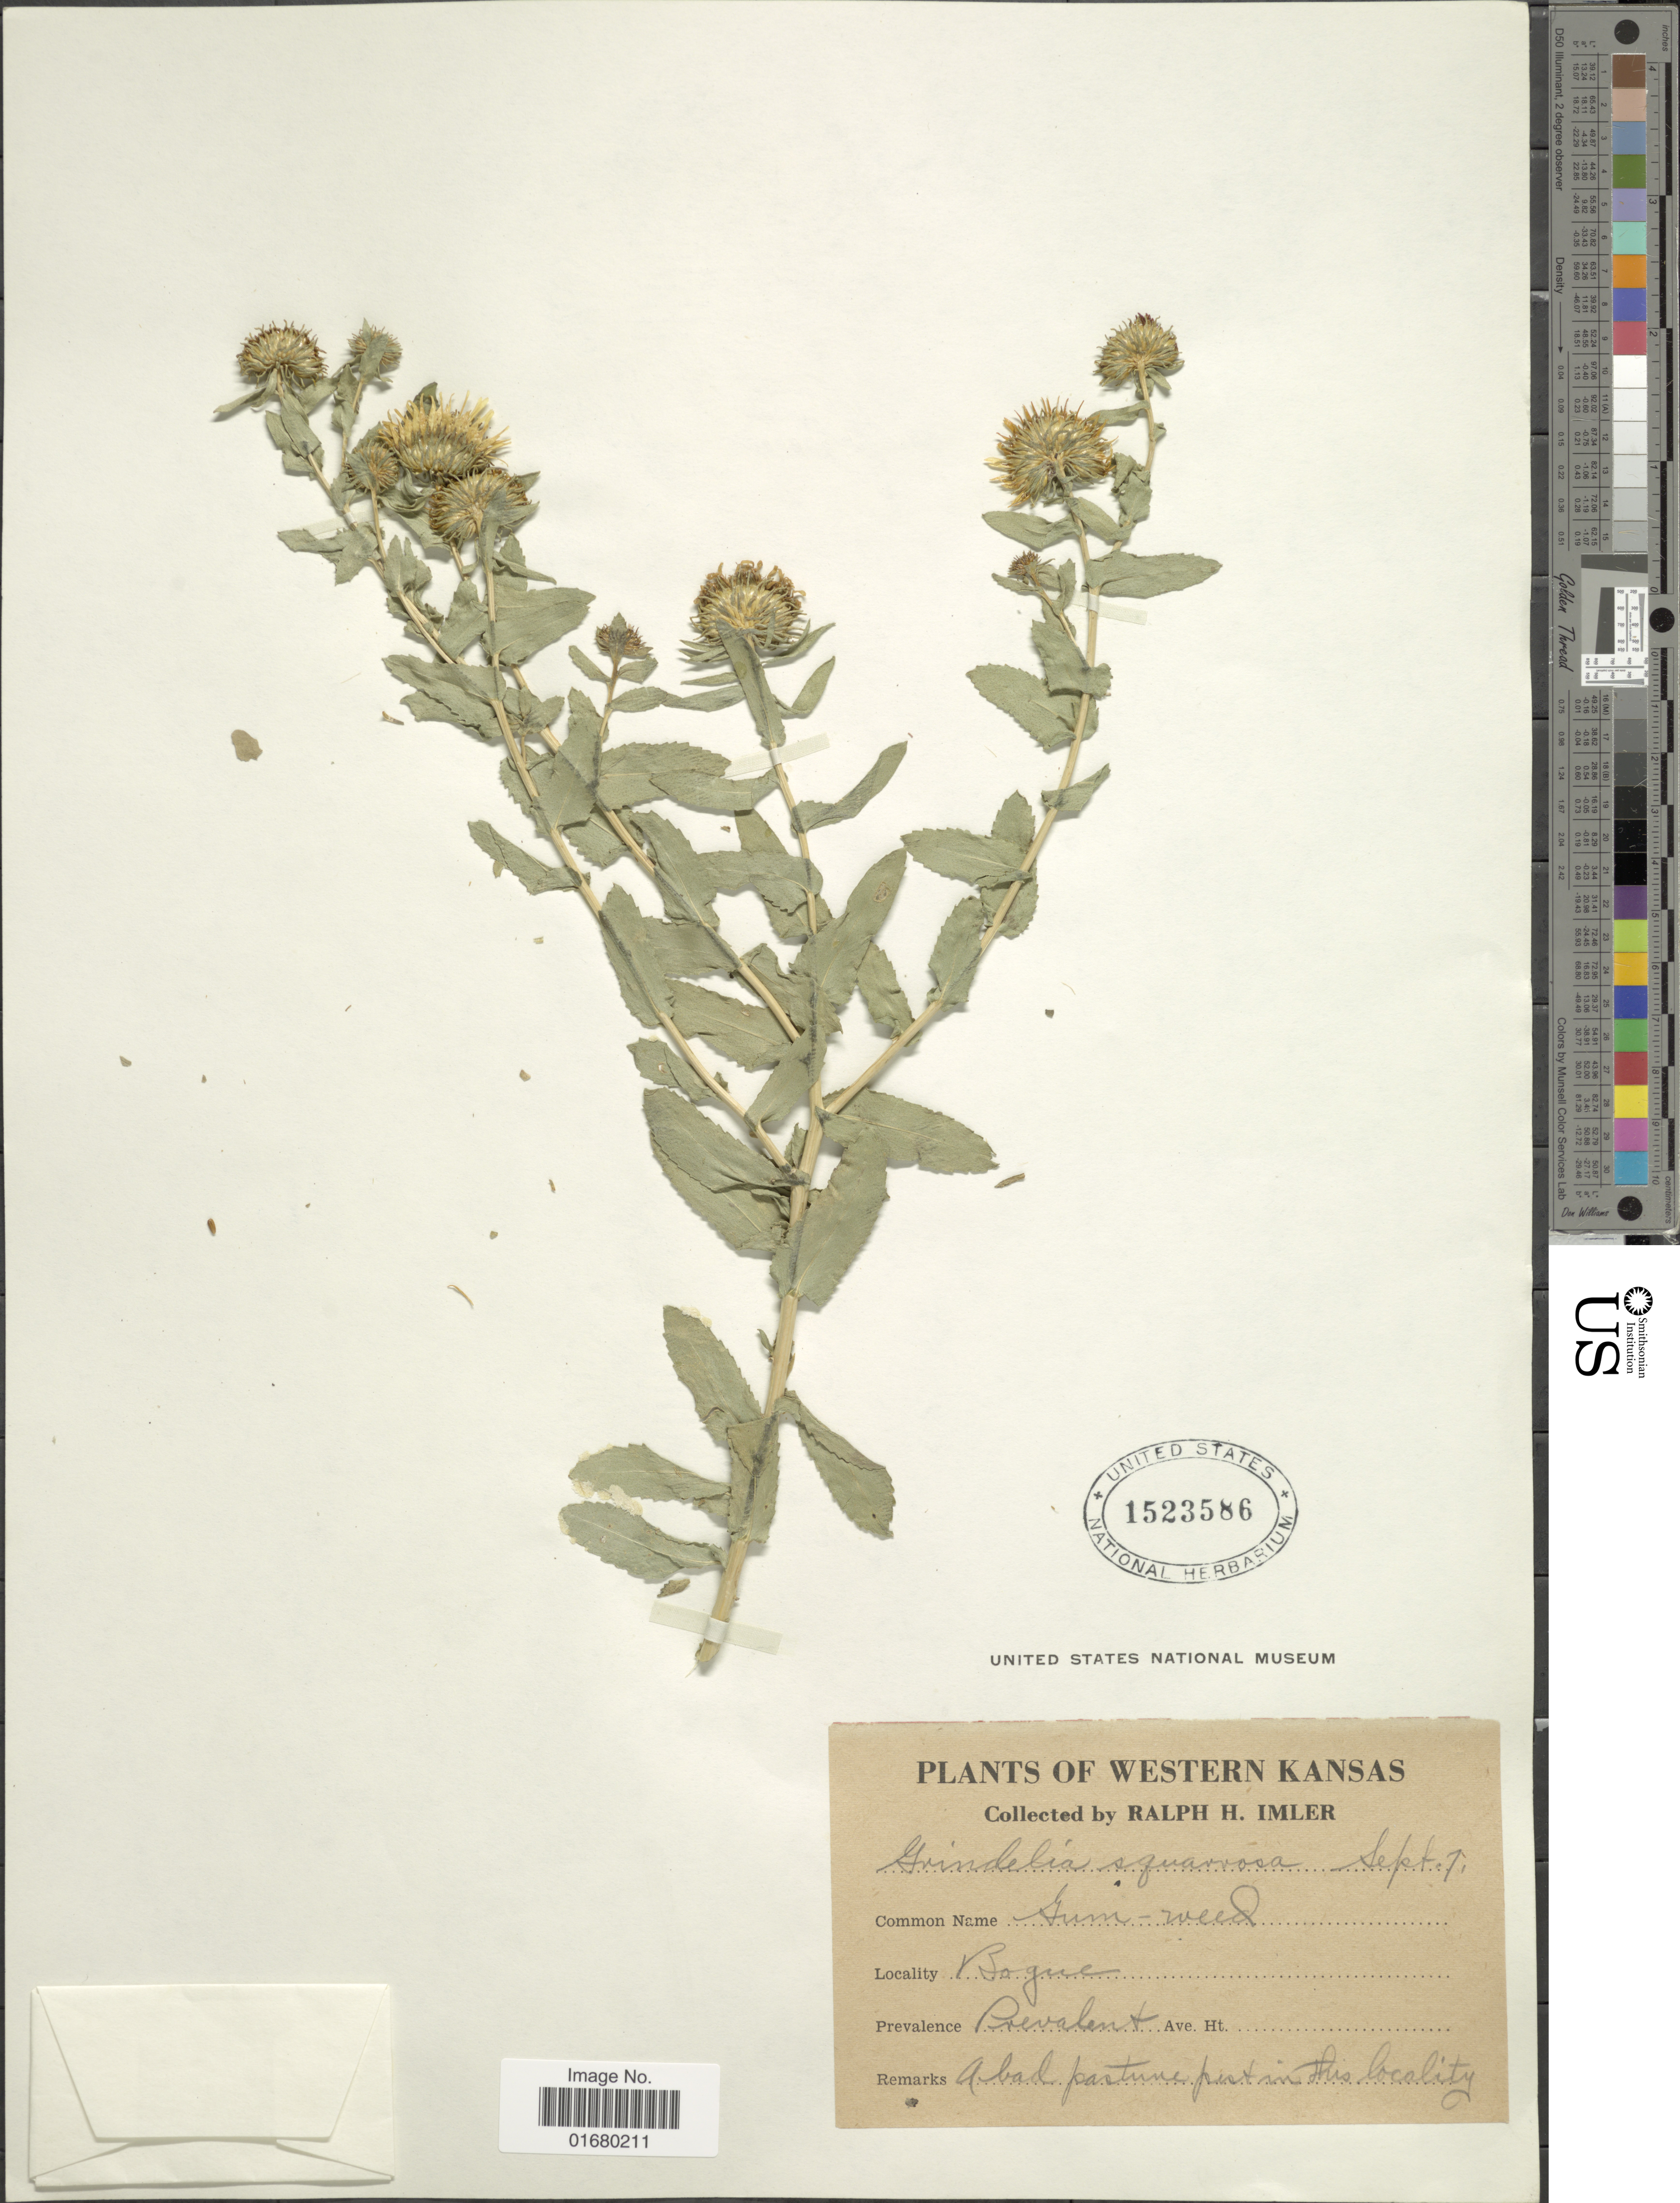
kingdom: Plantae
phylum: Tracheophyta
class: Magnoliopsida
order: Asterales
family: Asteraceae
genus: Grindelia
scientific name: Grindelia squarrosa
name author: (Pursh) Dunal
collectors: R. Imler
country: United States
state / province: Kansas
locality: Bogue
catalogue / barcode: US 1523586